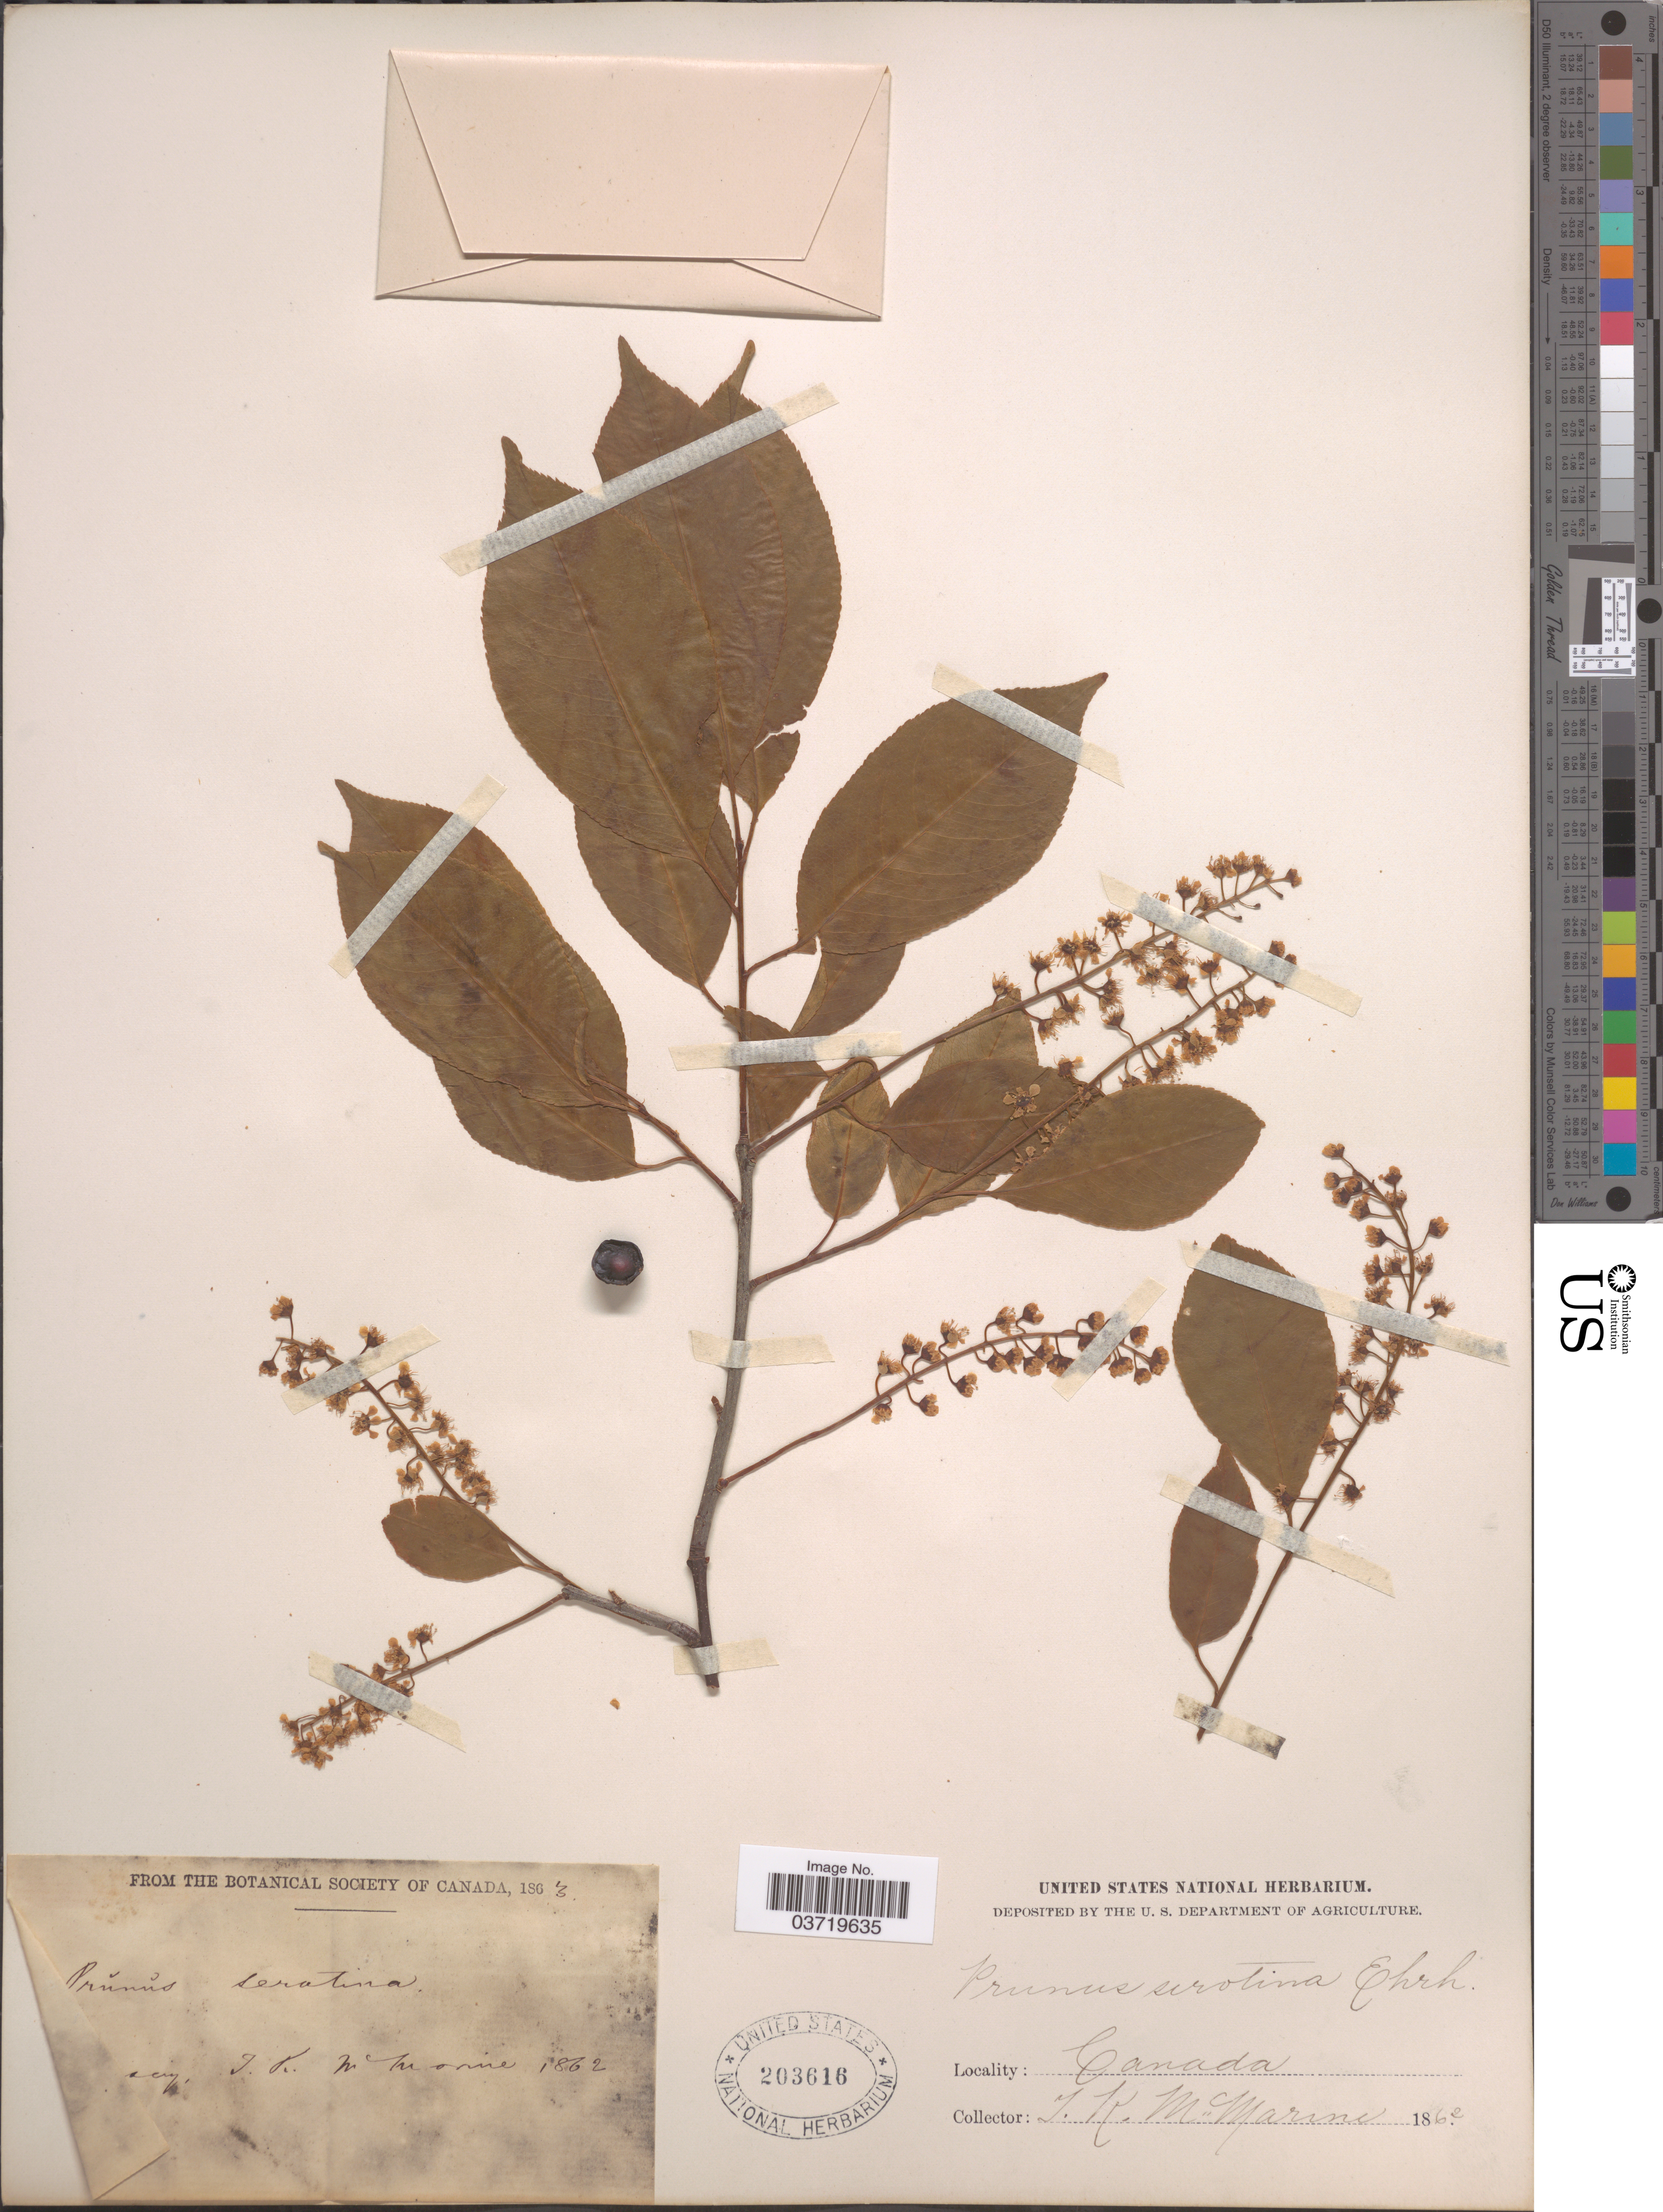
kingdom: Plantae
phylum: Tracheophyta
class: Magnoliopsida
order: Rosales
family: Rosaceae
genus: Prunus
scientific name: Prunus serotina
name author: Ehrh.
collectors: I. McMarine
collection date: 1862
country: Canada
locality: [illegible text]say.[interpreted]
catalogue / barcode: US 203616